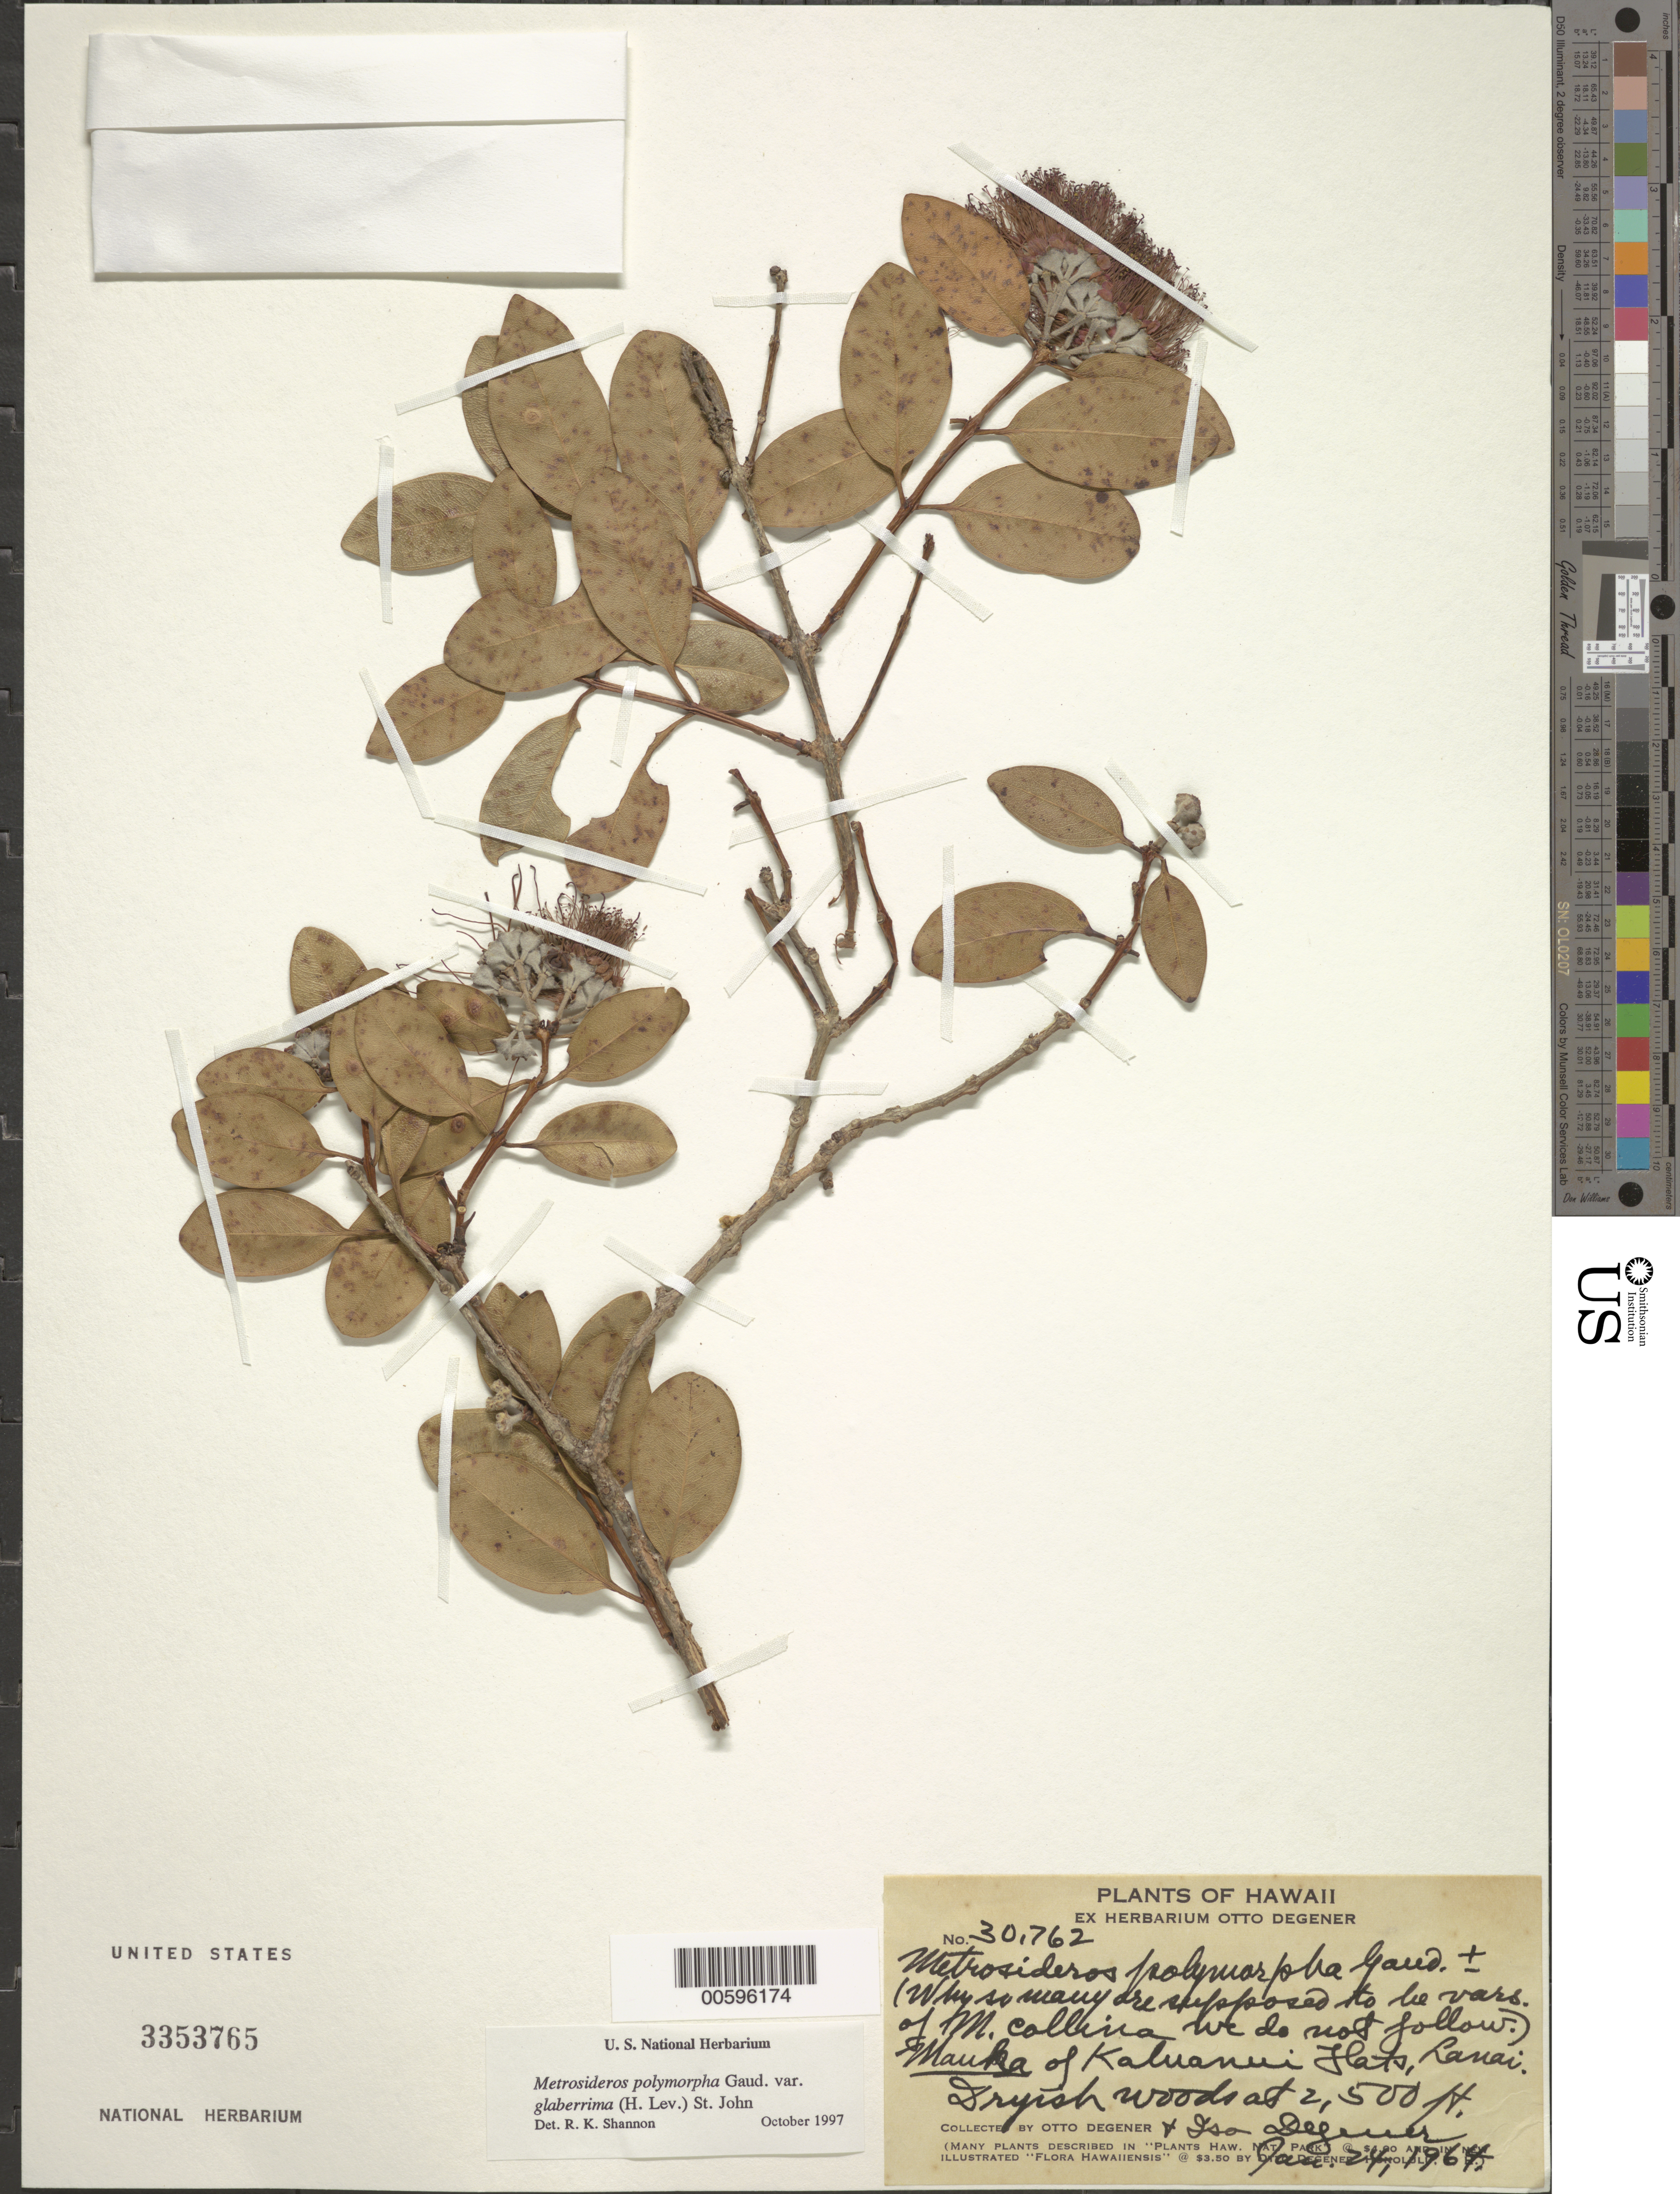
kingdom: Plantae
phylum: Tracheophyta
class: Magnoliopsida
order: Myrtales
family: Myrtaceae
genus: Metrosideros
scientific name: Metrosideros polymorpha var. glaberrima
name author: (H. Lév.) H. St. John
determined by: Shannon, R. K., (UNITED STATES)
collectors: O. Degener & I. Degener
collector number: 30762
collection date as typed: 24 Jan 1964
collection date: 1964-01-24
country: United States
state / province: Hawaii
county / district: Maui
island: Lana'i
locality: Mauka of Kaluanui Flats.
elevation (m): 762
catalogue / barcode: US 3353765